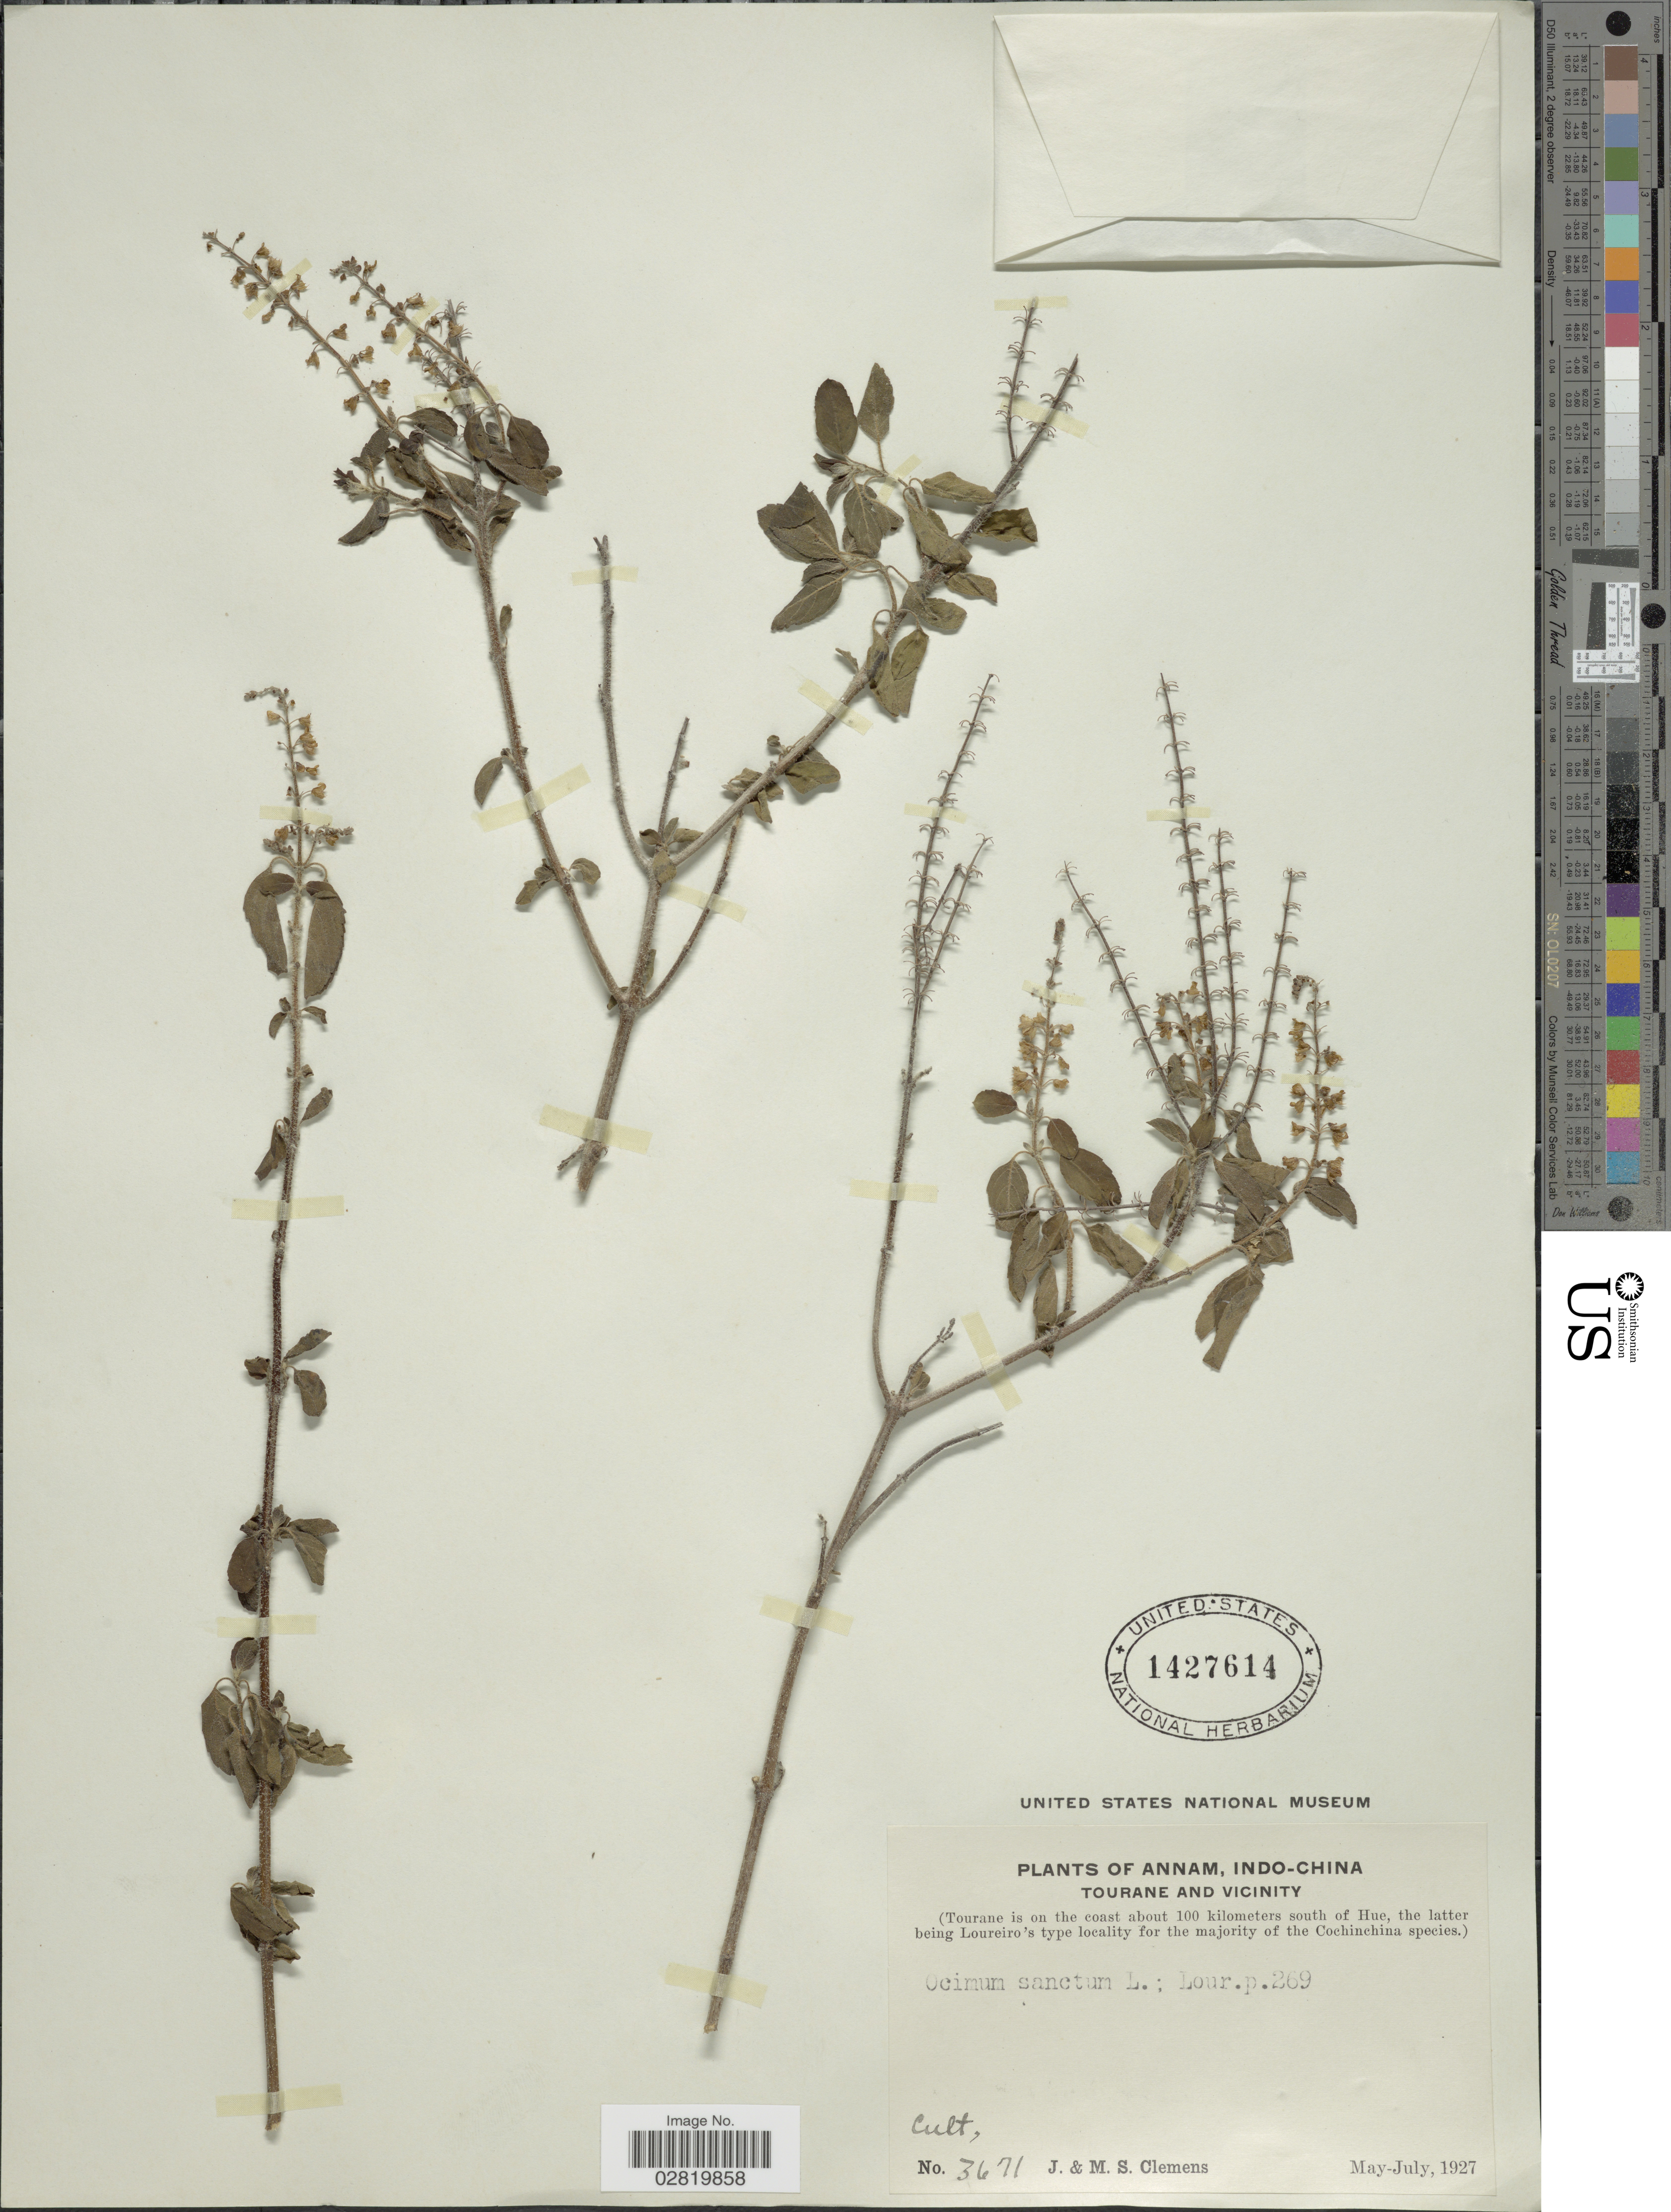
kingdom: Plantae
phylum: Tracheophyta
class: Magnoliopsida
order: Lamiales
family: Lamiaceae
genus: Ocimum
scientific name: Ocimum sanctum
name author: L.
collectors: J. Clemens & M. S. Clemens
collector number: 3671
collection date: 1927-05/1927-07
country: Vietnam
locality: Annam, Indo-China, Tourane and Vicinity (Tourane is on the coast about 100 kilometers south of Hue).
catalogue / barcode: US 1427614